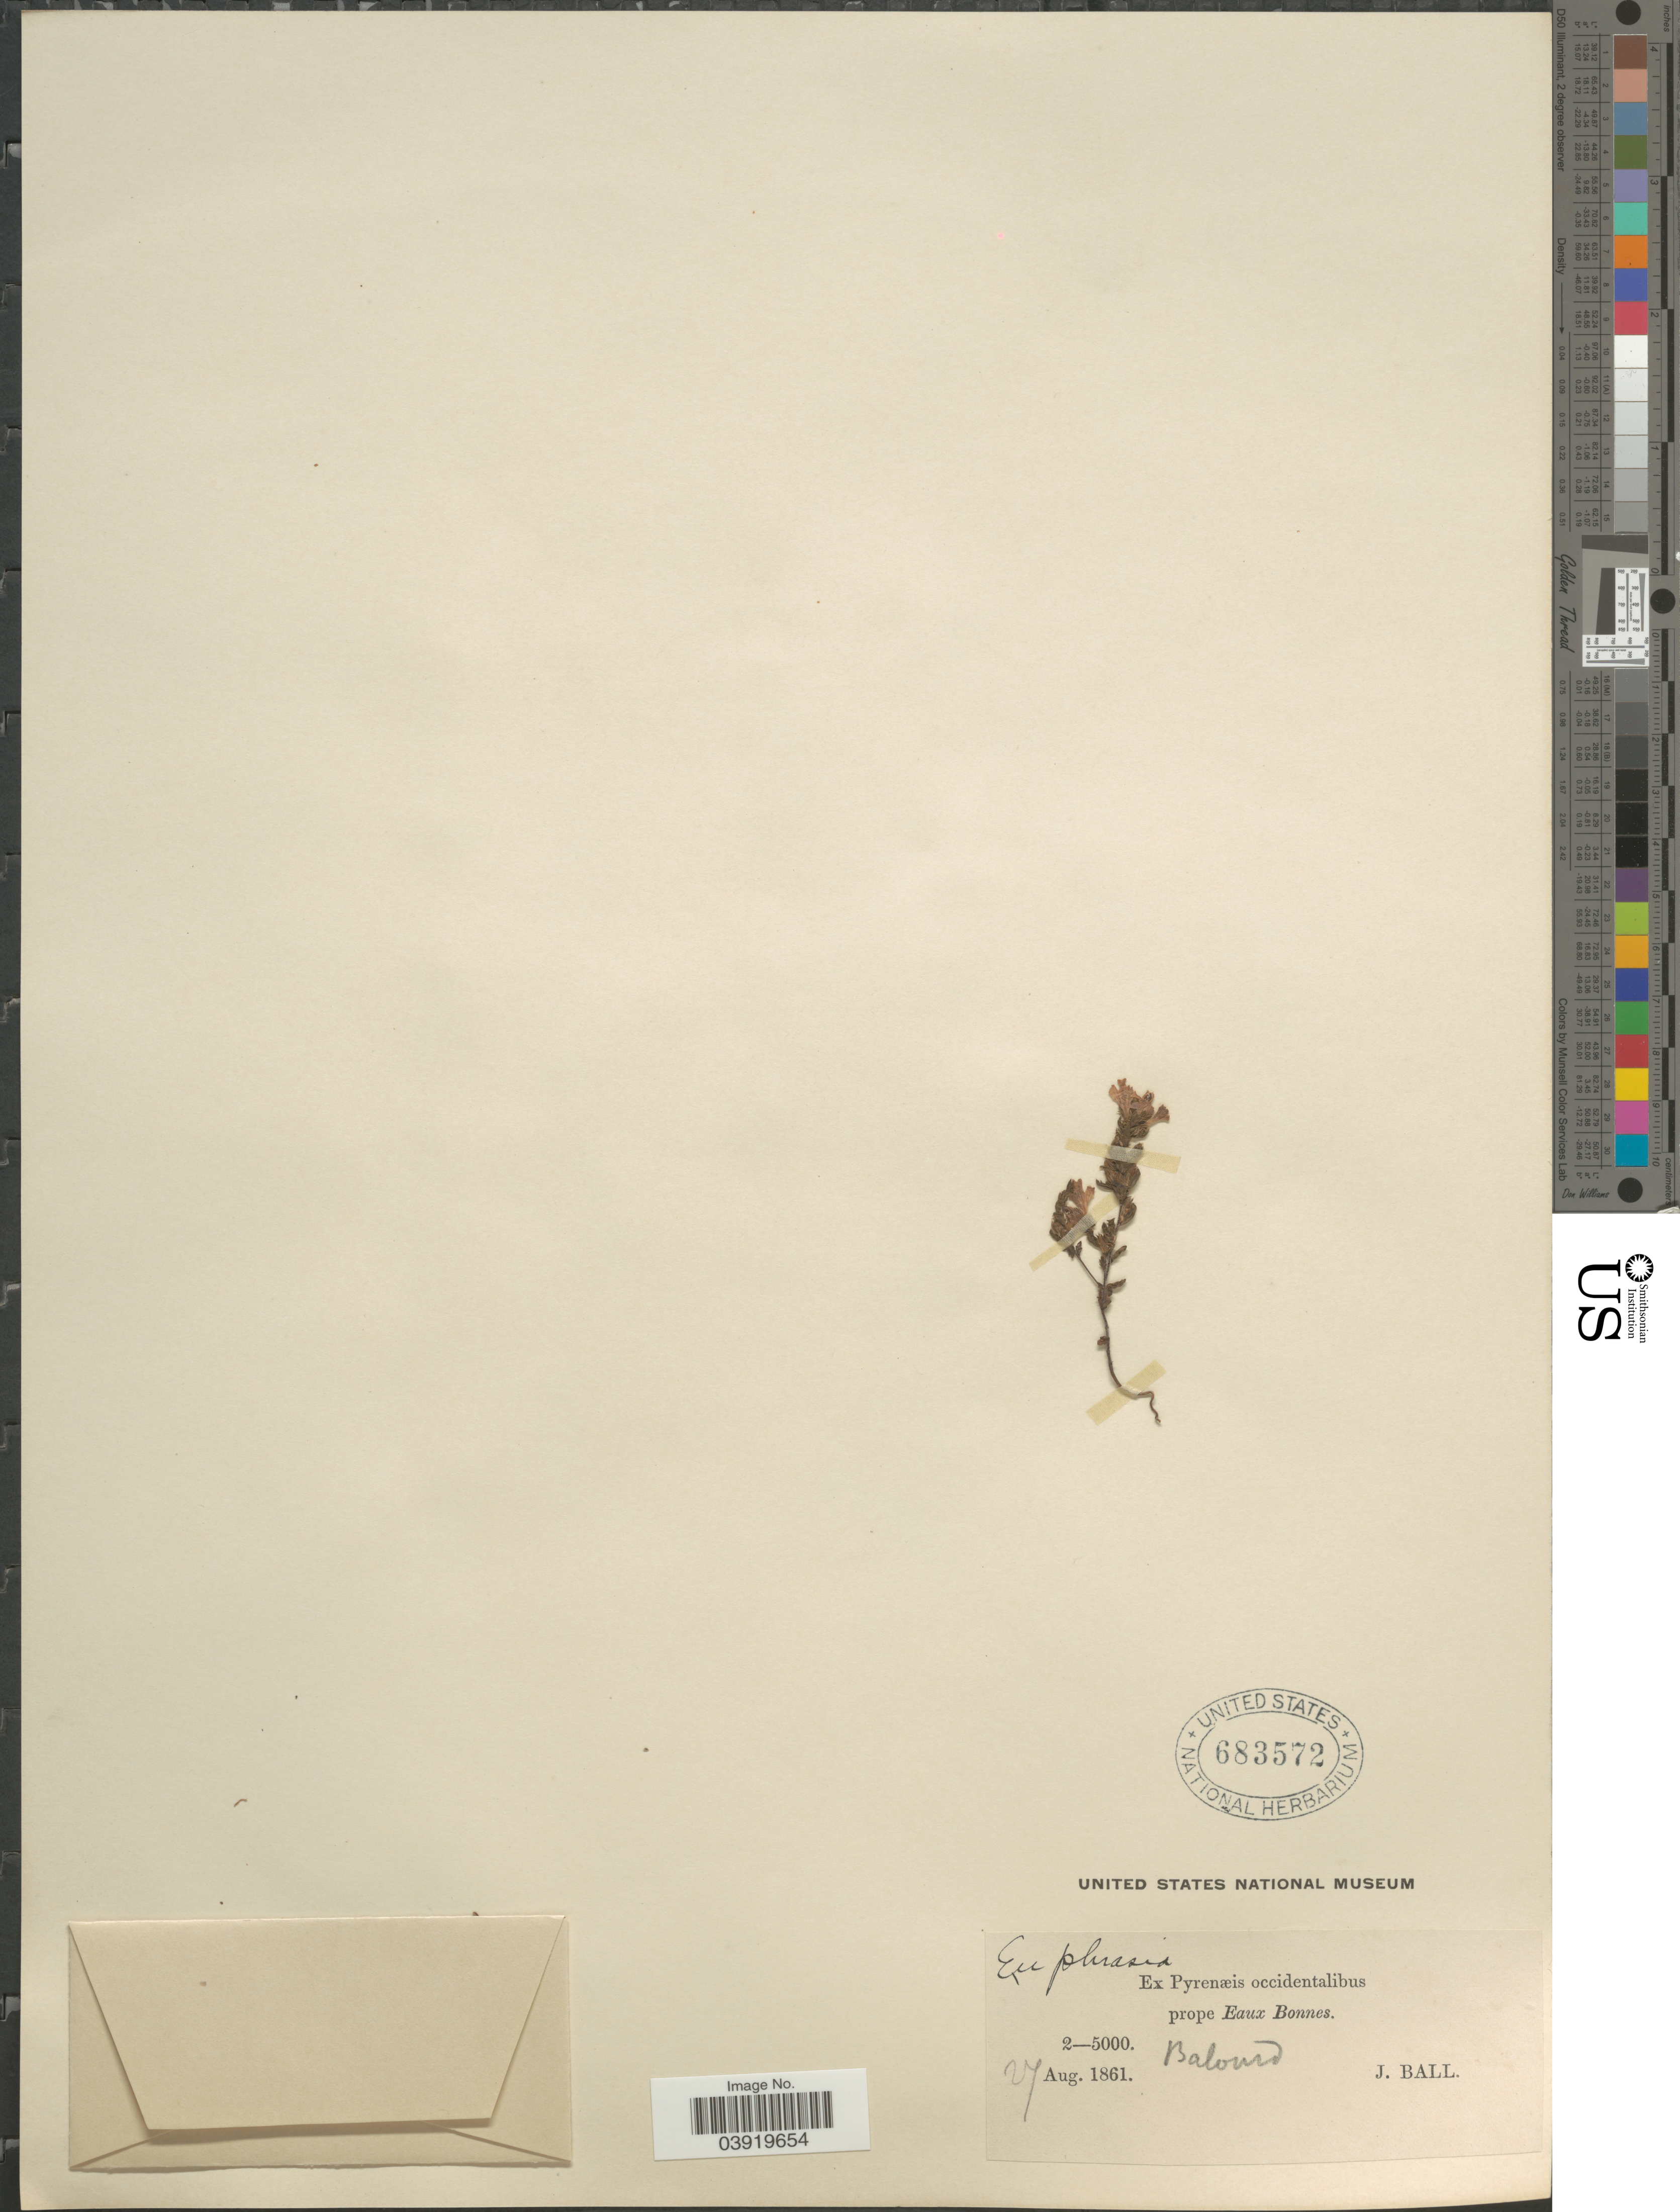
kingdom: Plantae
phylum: Tracheophyta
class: Magnoliopsida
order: Lamiales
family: Orobanchaceae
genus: Euphrasia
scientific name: Euphrasia sp.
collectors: J. Ball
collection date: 1861-08-27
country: France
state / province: Occitanie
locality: Ex Pyrenæis occidentalibus prope Eaux Bonnes. Baloned.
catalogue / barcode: US 683572